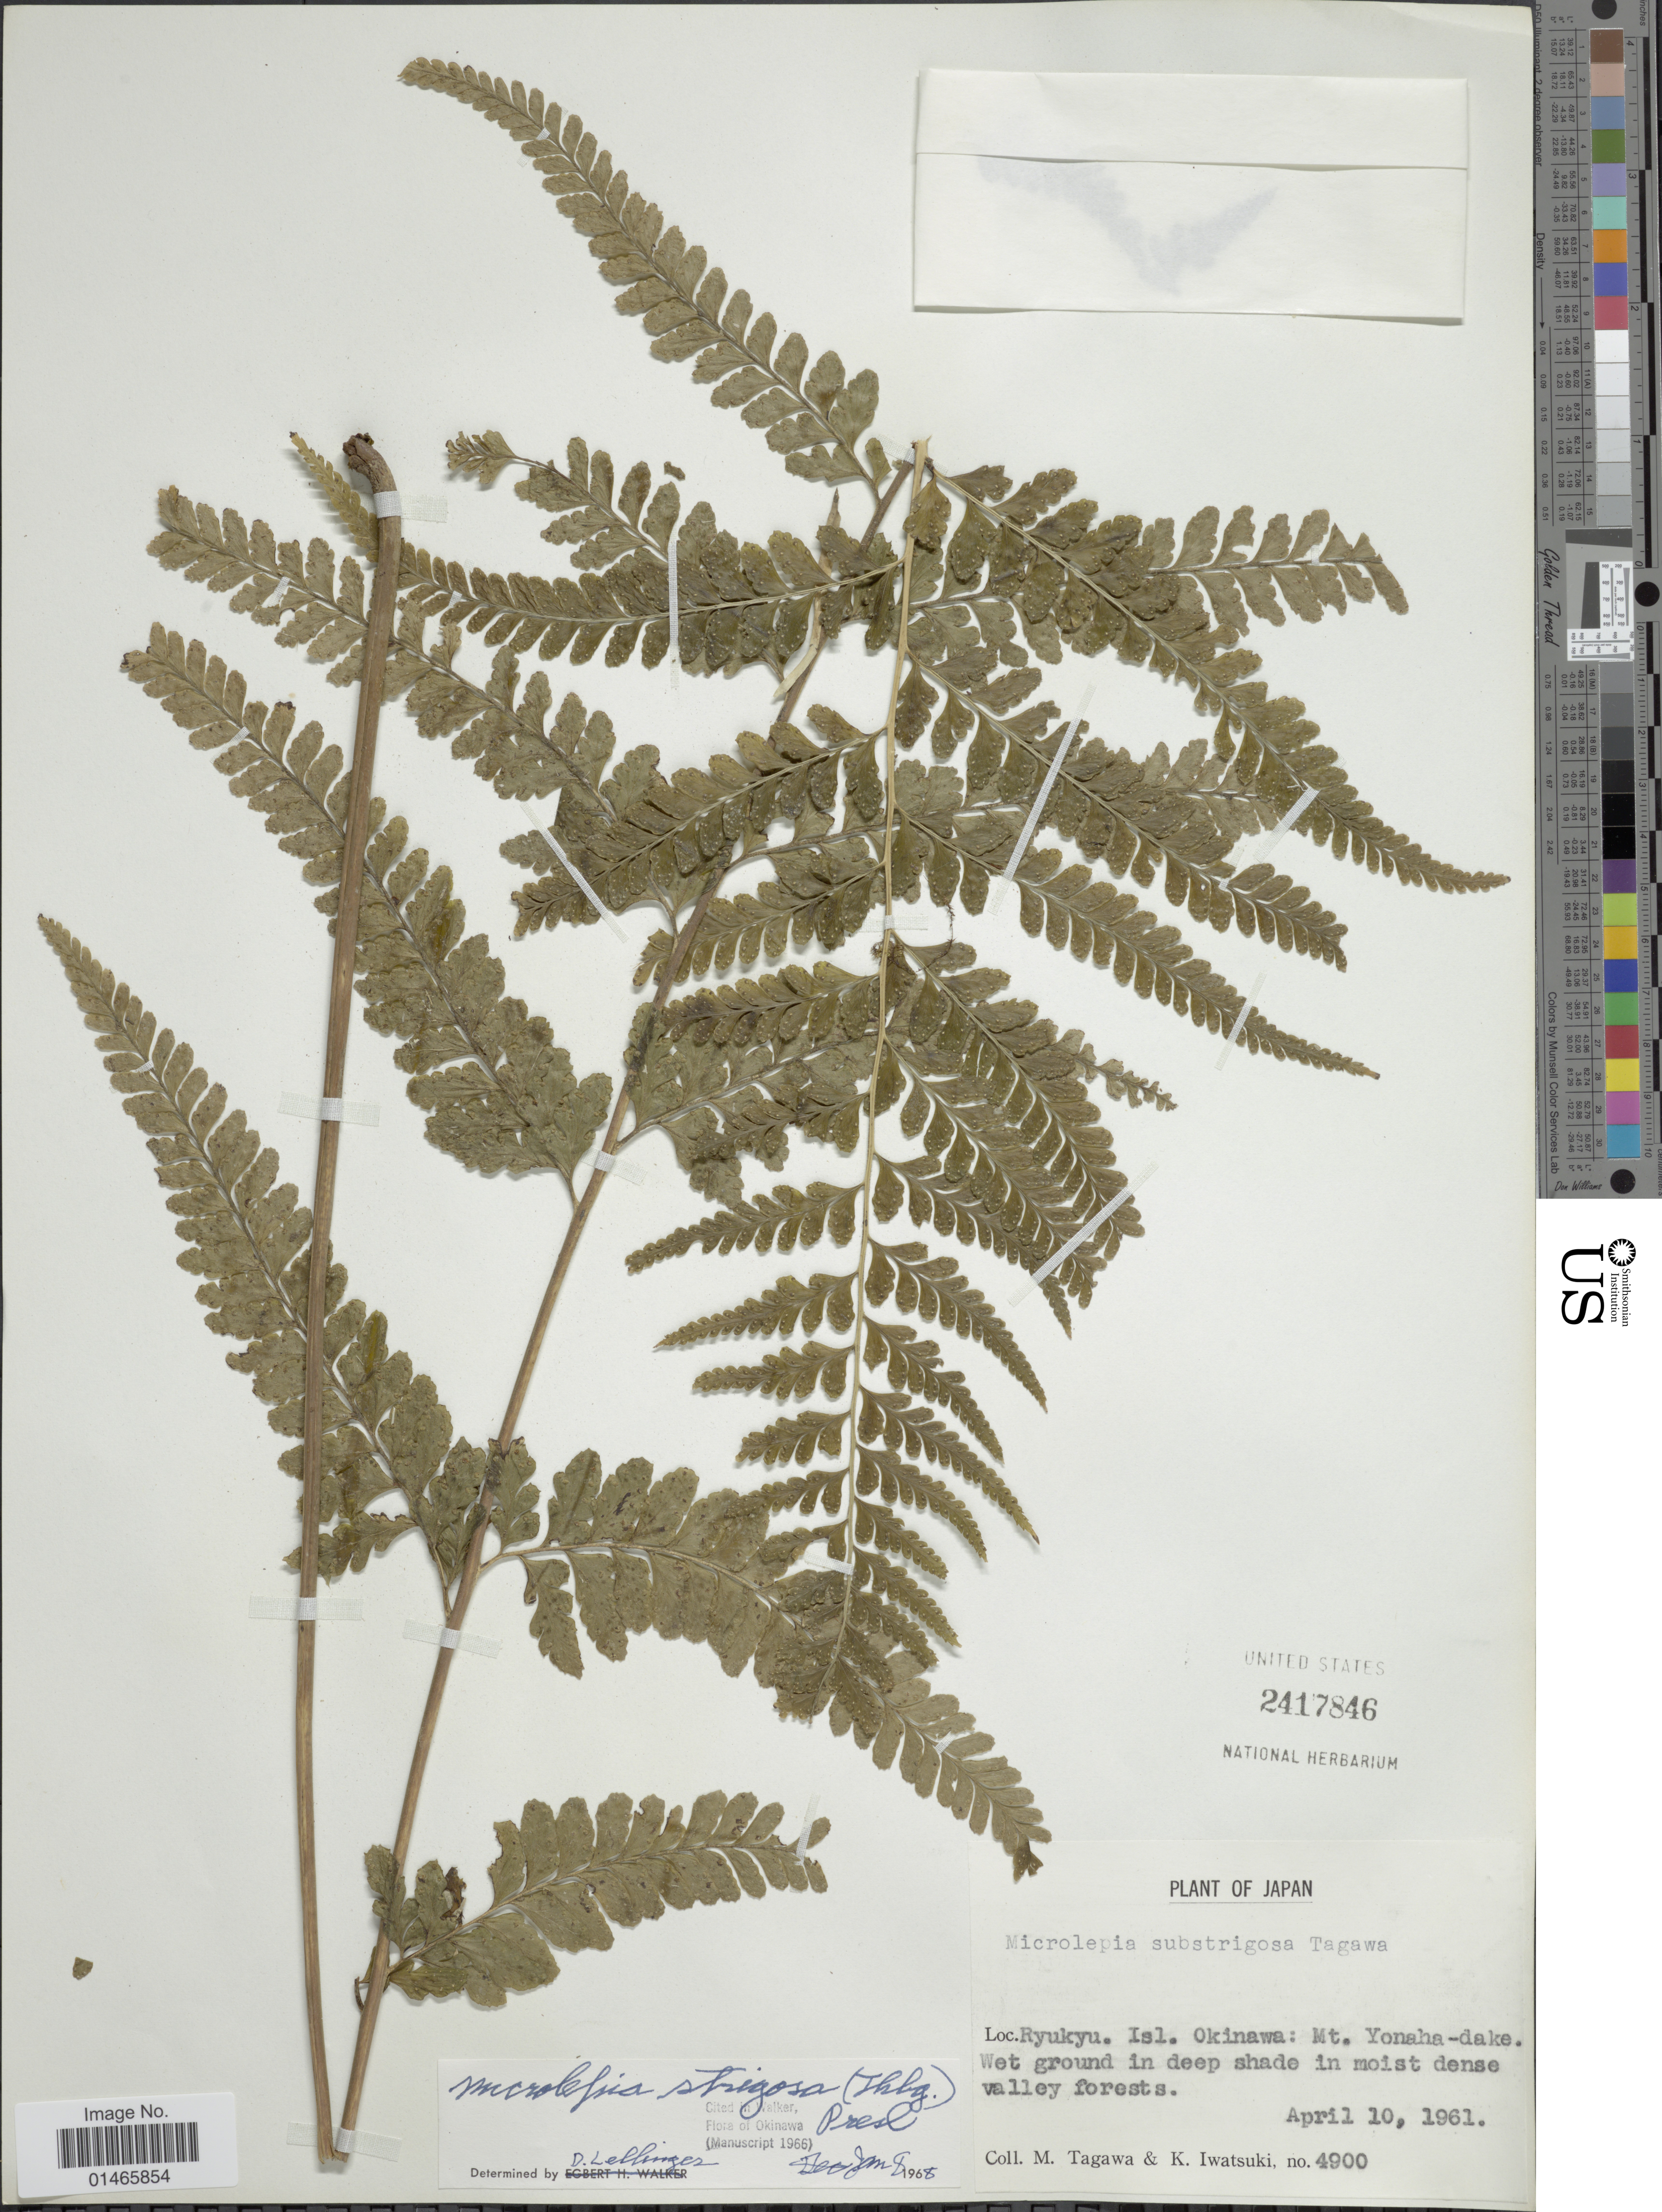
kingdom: Plantae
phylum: Tracheophyta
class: Polypodiopsida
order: Polypodiales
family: Dennstaedtiaceae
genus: Microlepia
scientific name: Microlepia strigosa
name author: (Thunb.) J. Presl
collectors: M. Tagawa & K. Iwatsuki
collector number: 4900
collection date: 1961-04-10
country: Japan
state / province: Okinawa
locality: Ryukyu Isl., Mt. Yonaha-dake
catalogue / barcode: US 2417846